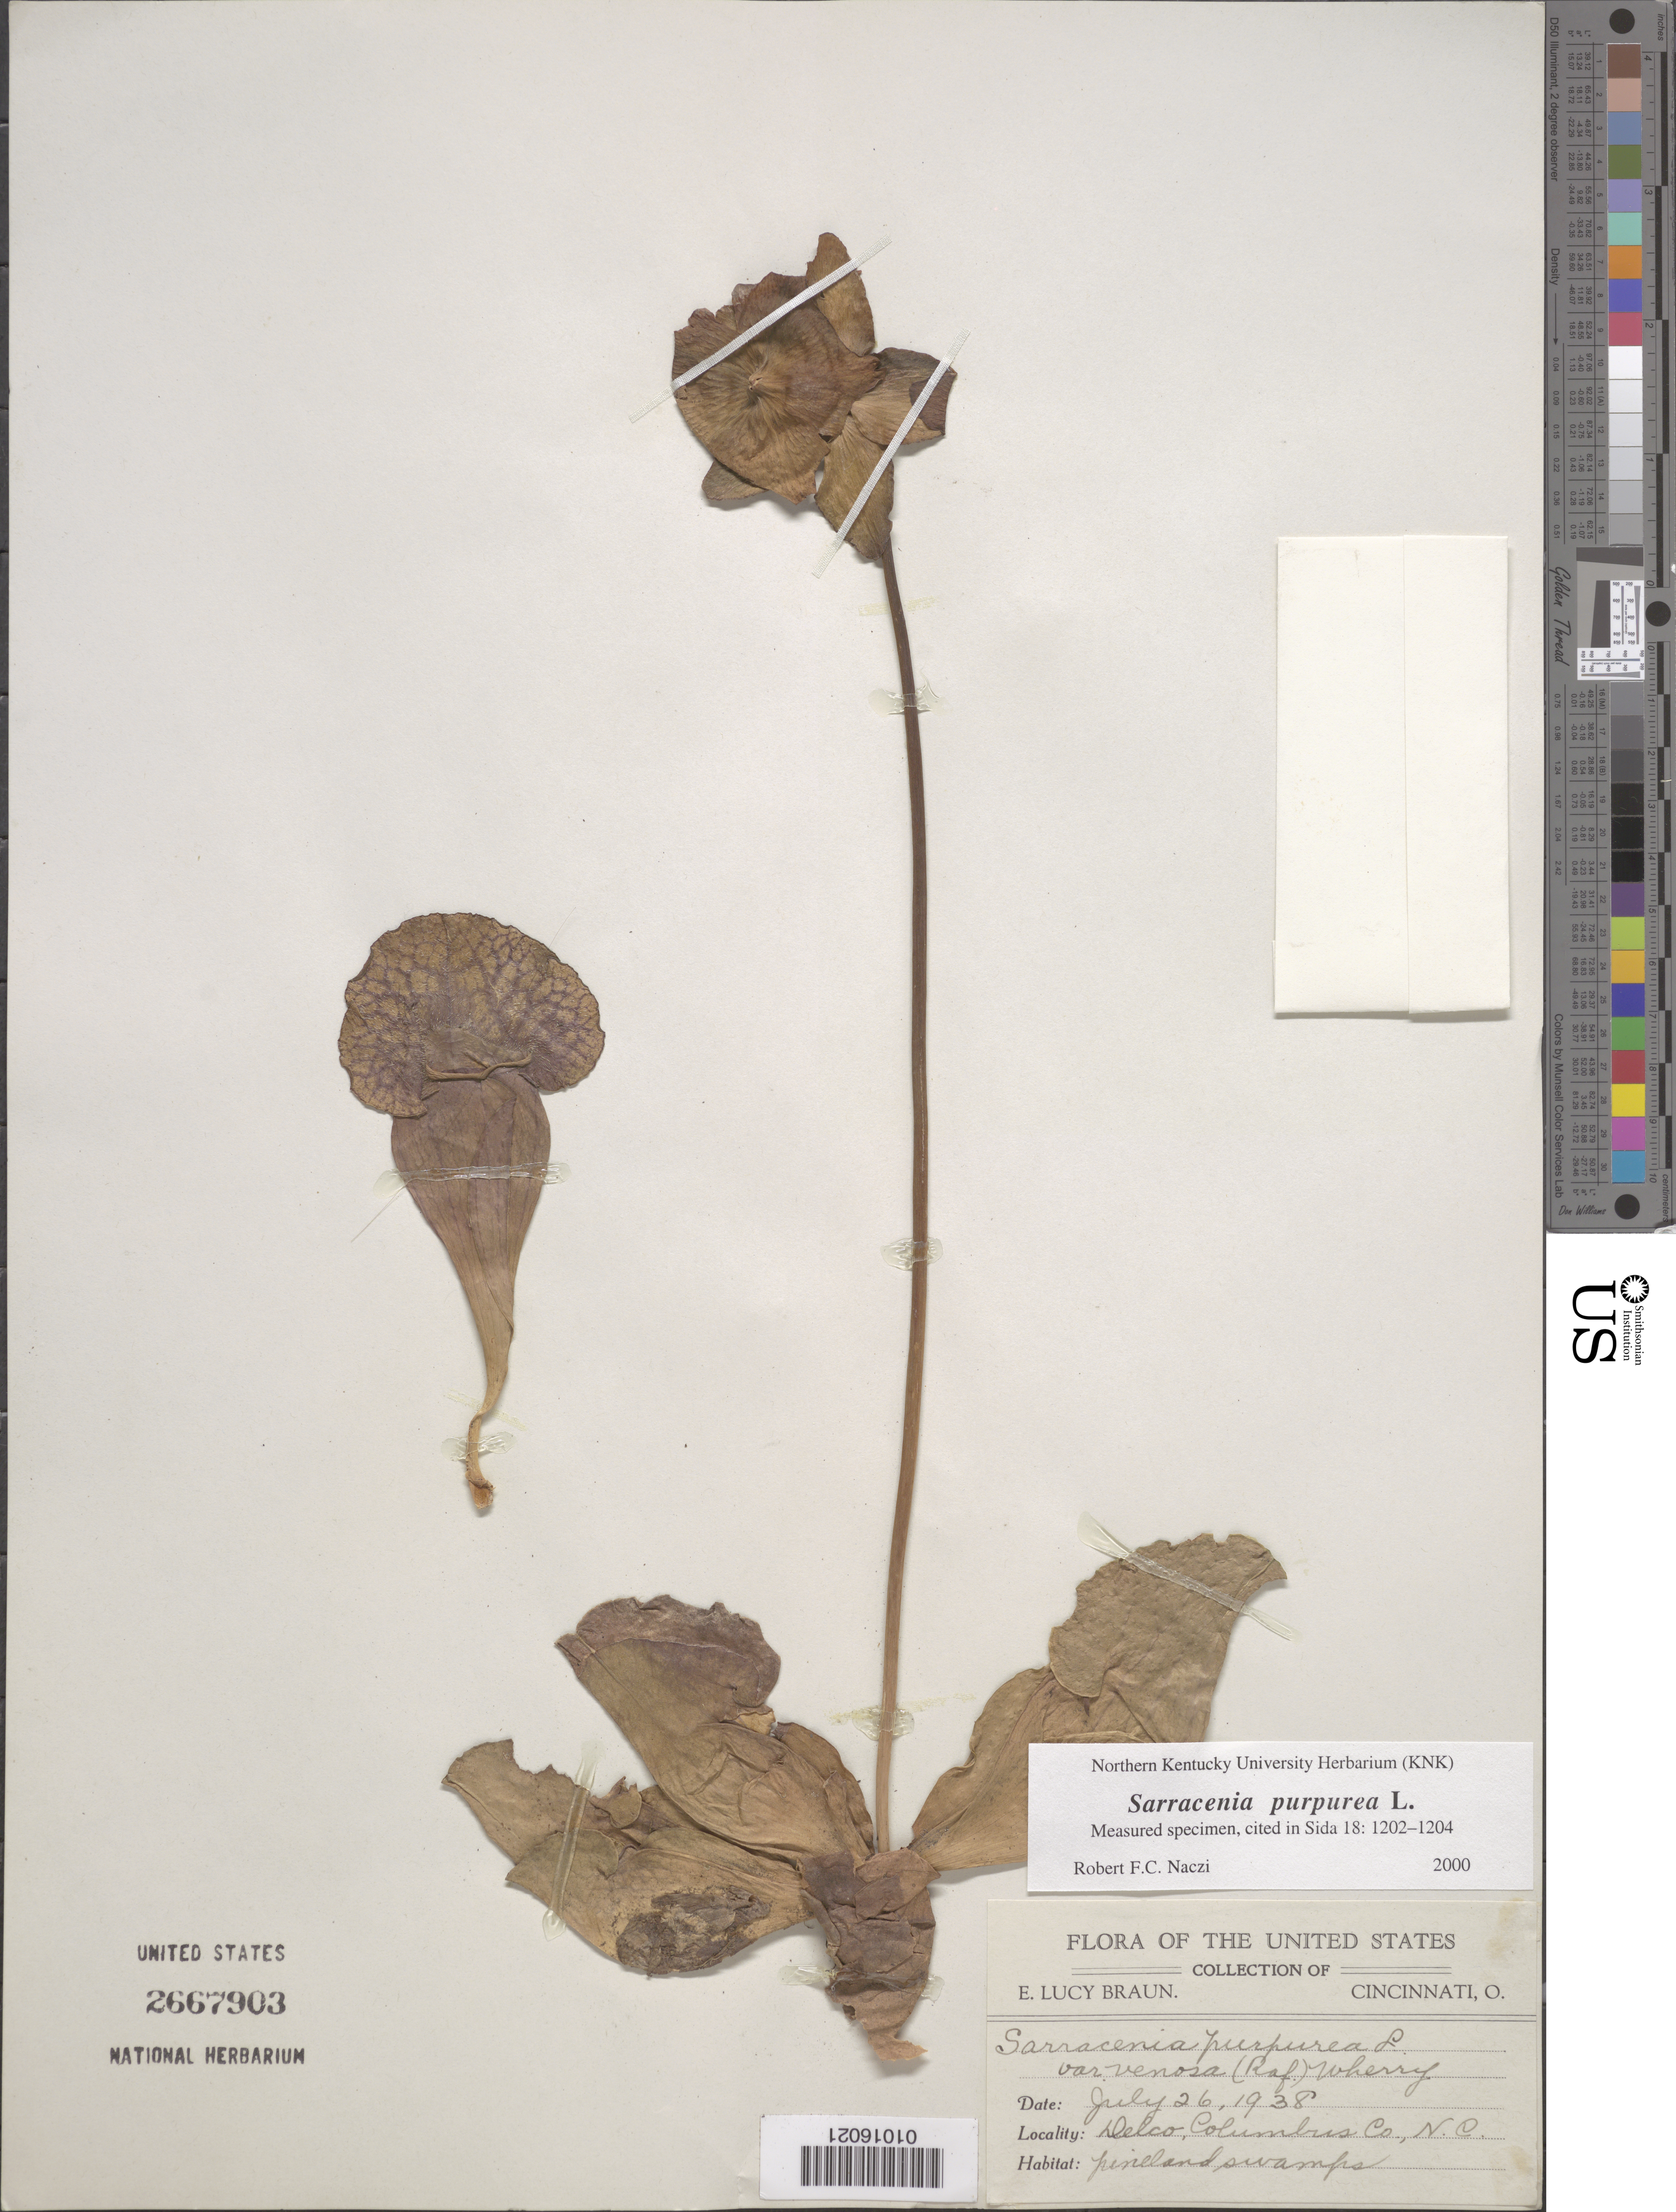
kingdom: Plantae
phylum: Tracheophyta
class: Magnoliopsida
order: Ericales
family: Sarraceniaceae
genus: Sarracenia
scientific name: Sarracenia purpurea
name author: L.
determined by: Naczi, R. F. C.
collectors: E. L. Braun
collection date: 1938-07-26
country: United States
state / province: North Carolina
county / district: Columbus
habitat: Pineland swamps.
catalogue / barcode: US 2667903